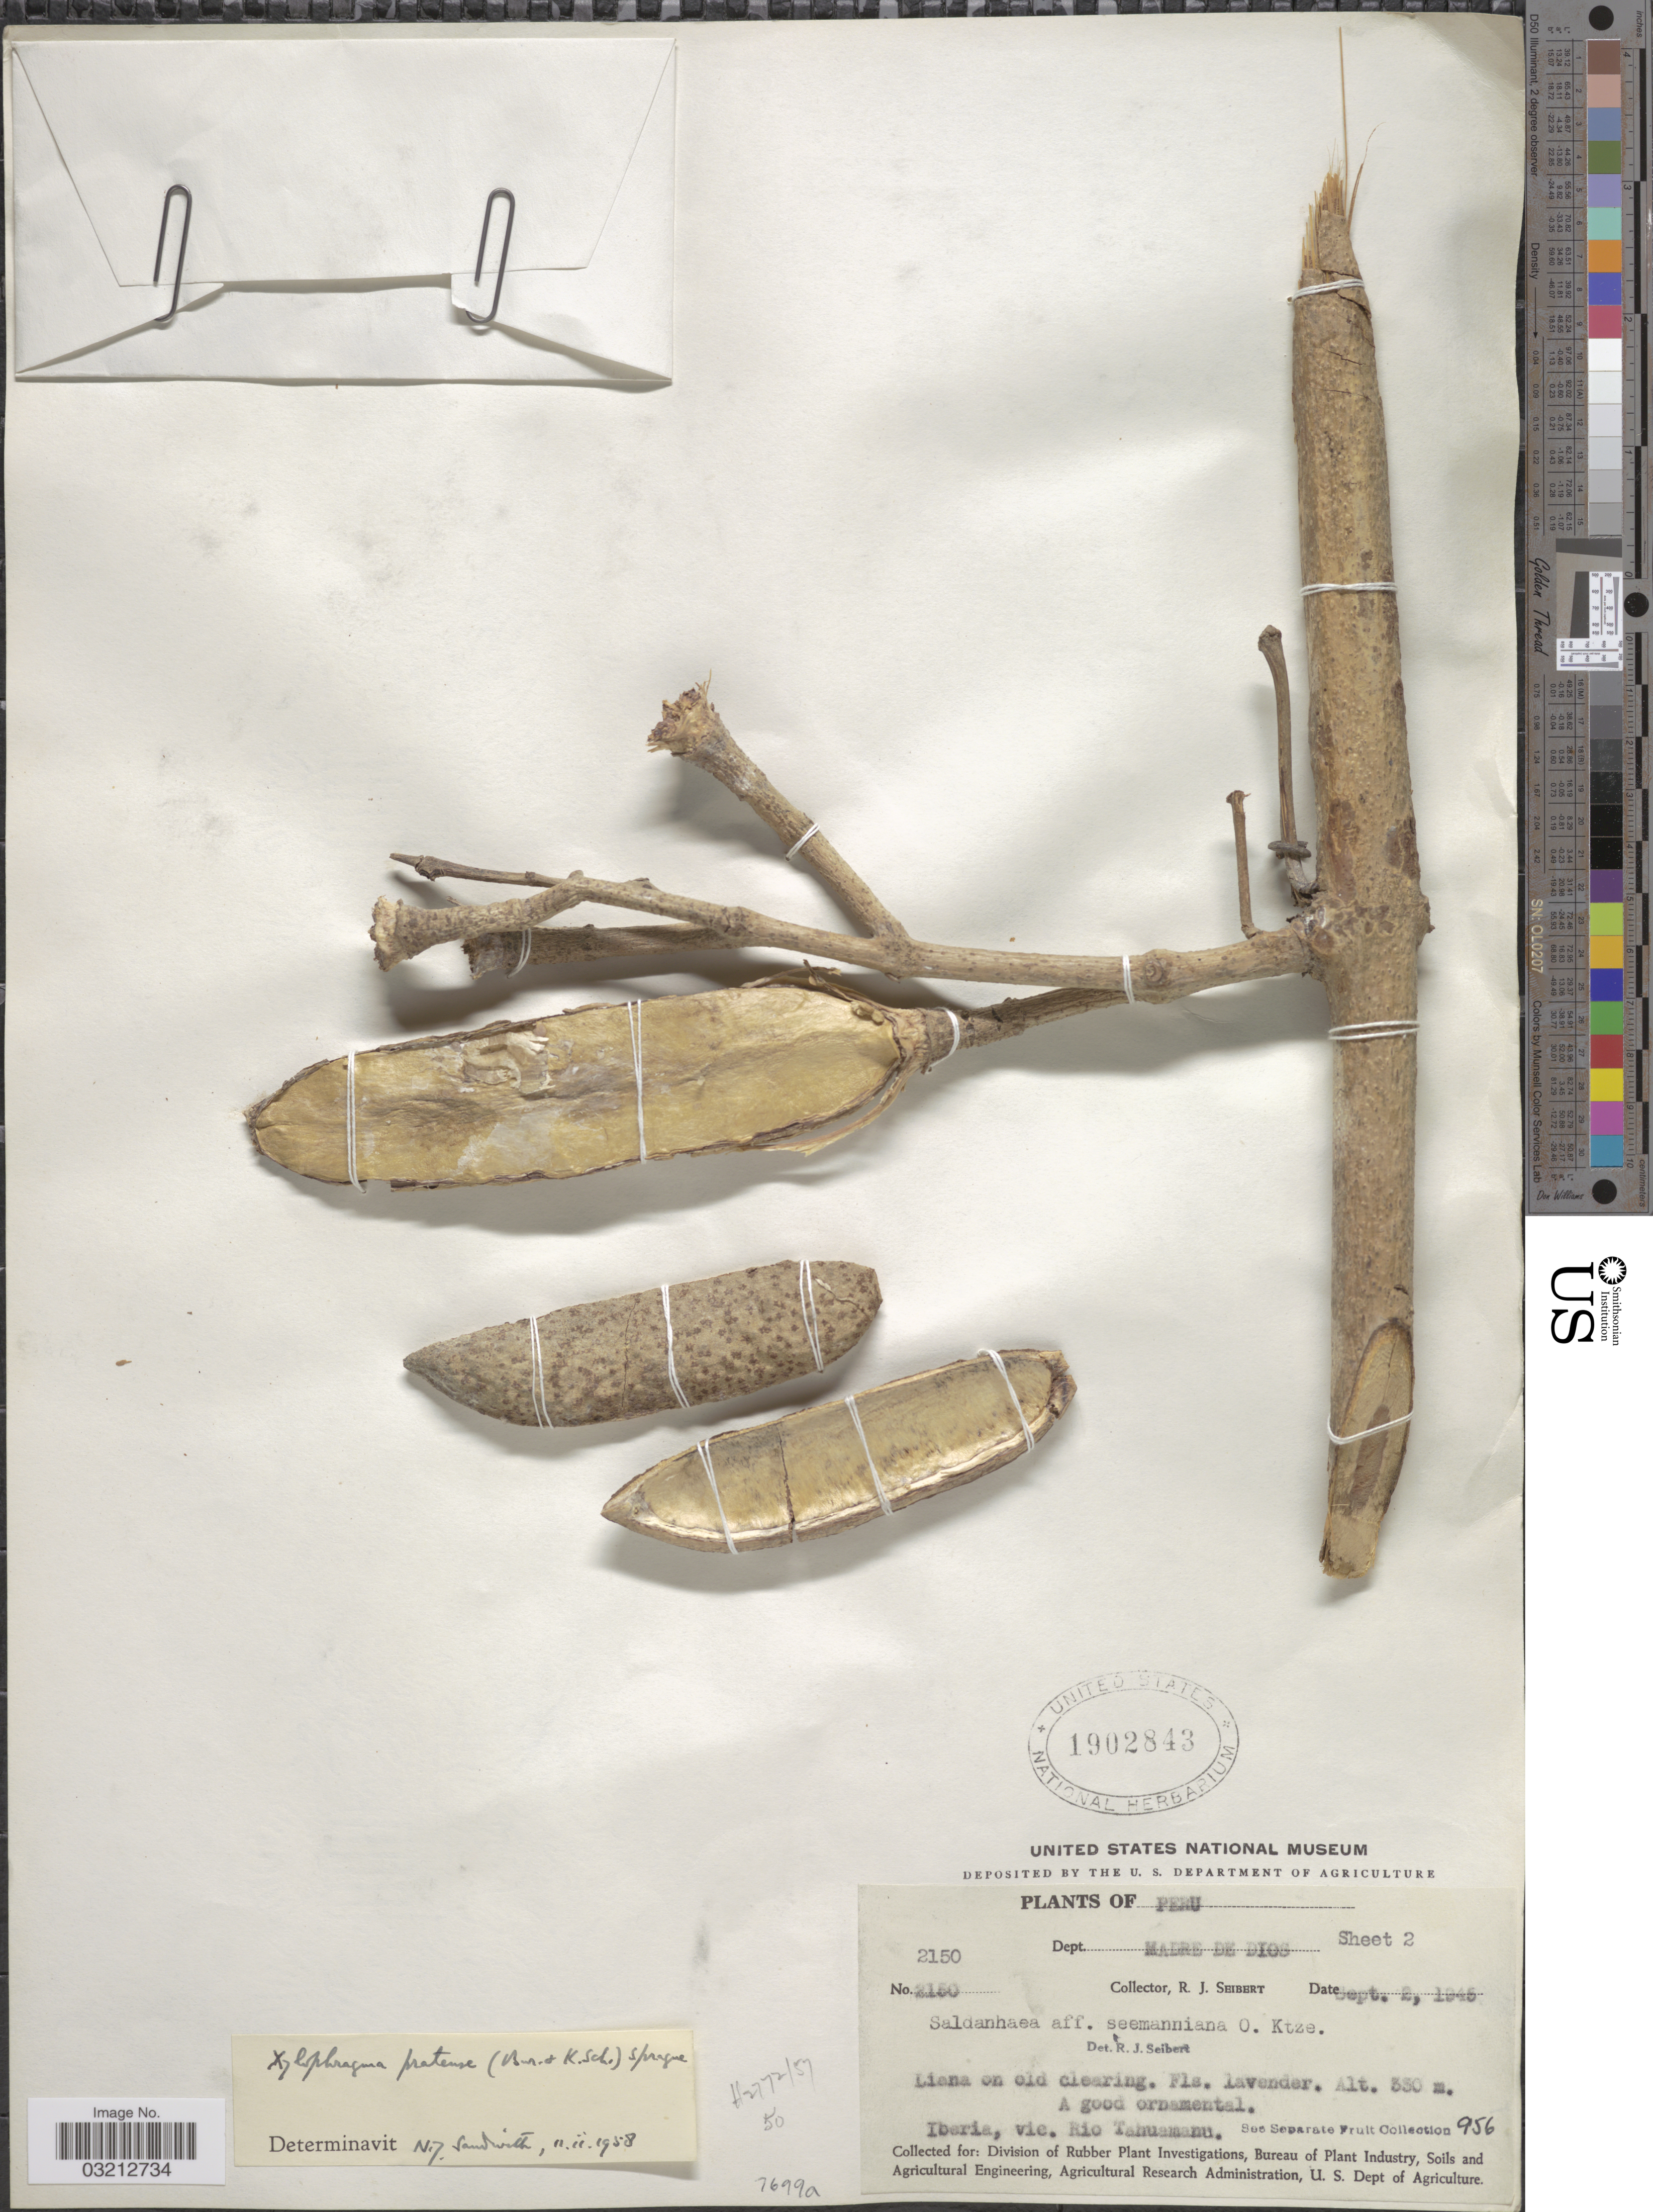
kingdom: Plantae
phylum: Tracheophyta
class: Magnoliopsida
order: Lamiales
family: Bignoniaceae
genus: Xylophragma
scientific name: Xylophragma pratense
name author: (Bureau & K. Schum.) Sprague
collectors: R. J. Seibert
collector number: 2150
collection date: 1945-09-02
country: Peru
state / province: Madre de Dios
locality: Dept. Madre de Dios. Iberia, vic. Rio Tahuamanu.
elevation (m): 330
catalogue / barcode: US 1902843